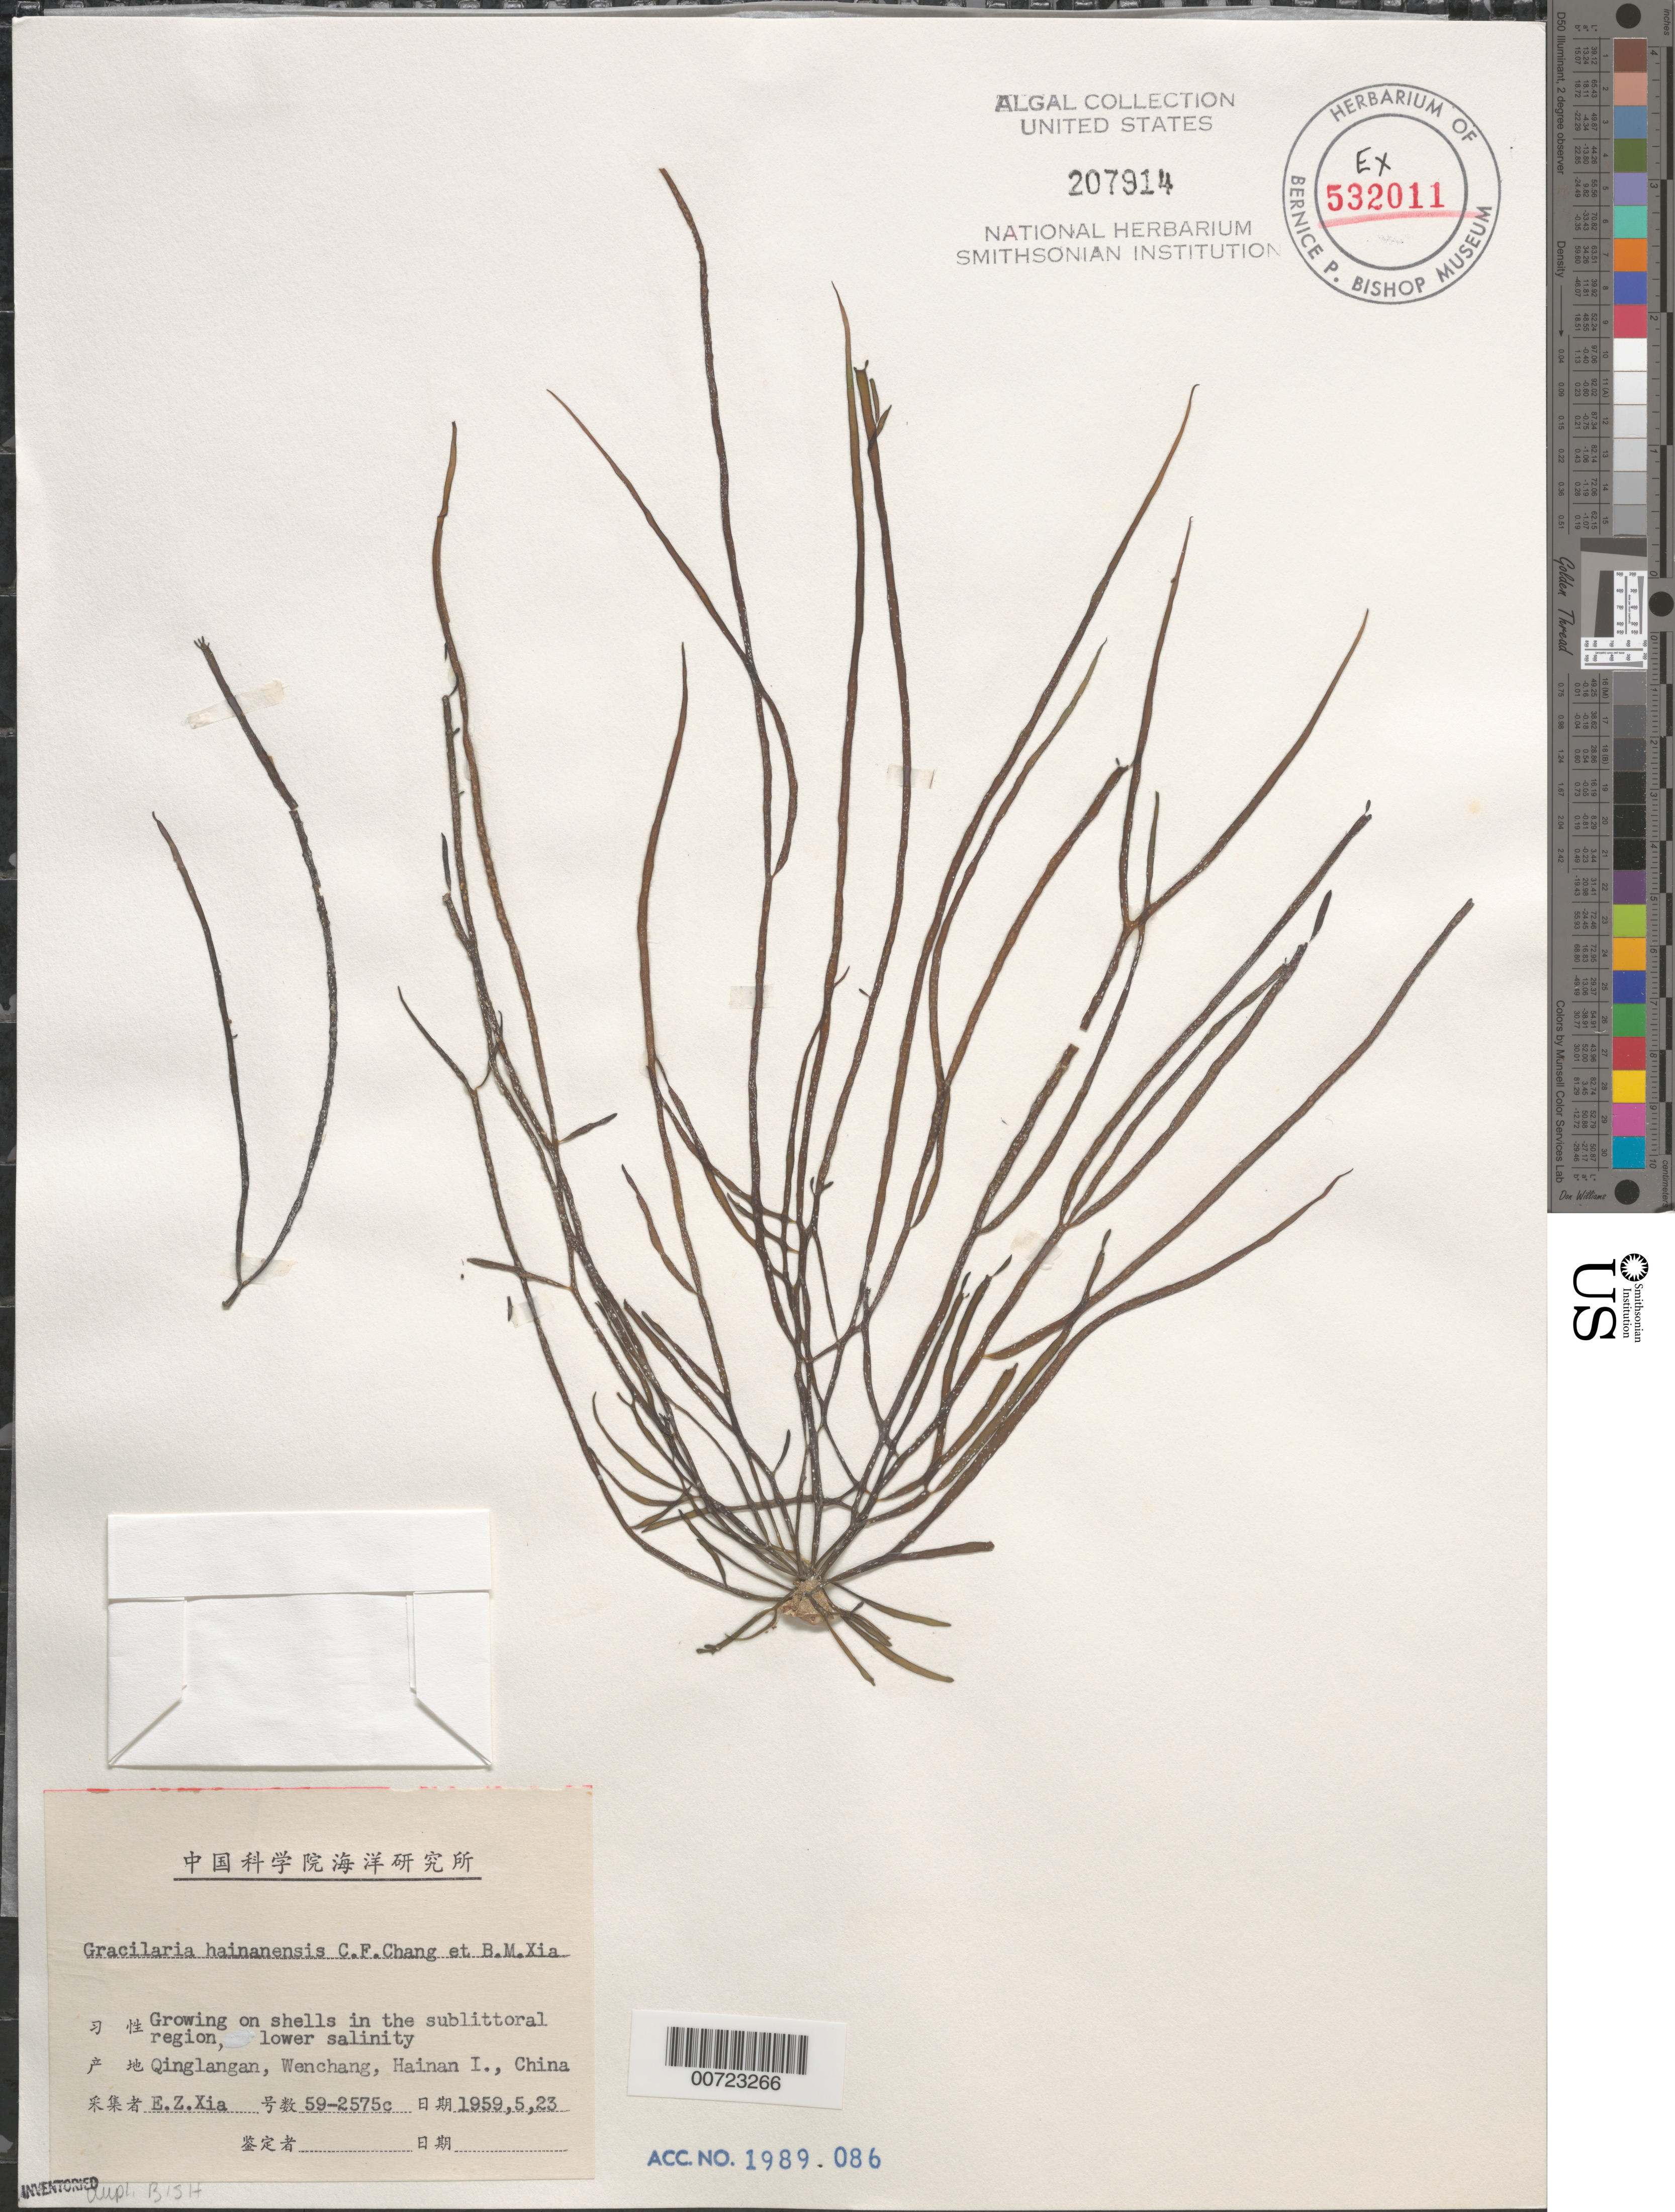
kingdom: Plantae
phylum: Rhodophyta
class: Florideophyceae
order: Gracilariales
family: Gracilariaceae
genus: Gracilaria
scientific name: Gracilaria hainanensis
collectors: E. Xia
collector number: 59-2575c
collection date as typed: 25 May 1959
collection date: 1959-05-25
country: China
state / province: Hainan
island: Hainan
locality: Qinglangan, Wenchang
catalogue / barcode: US 207914